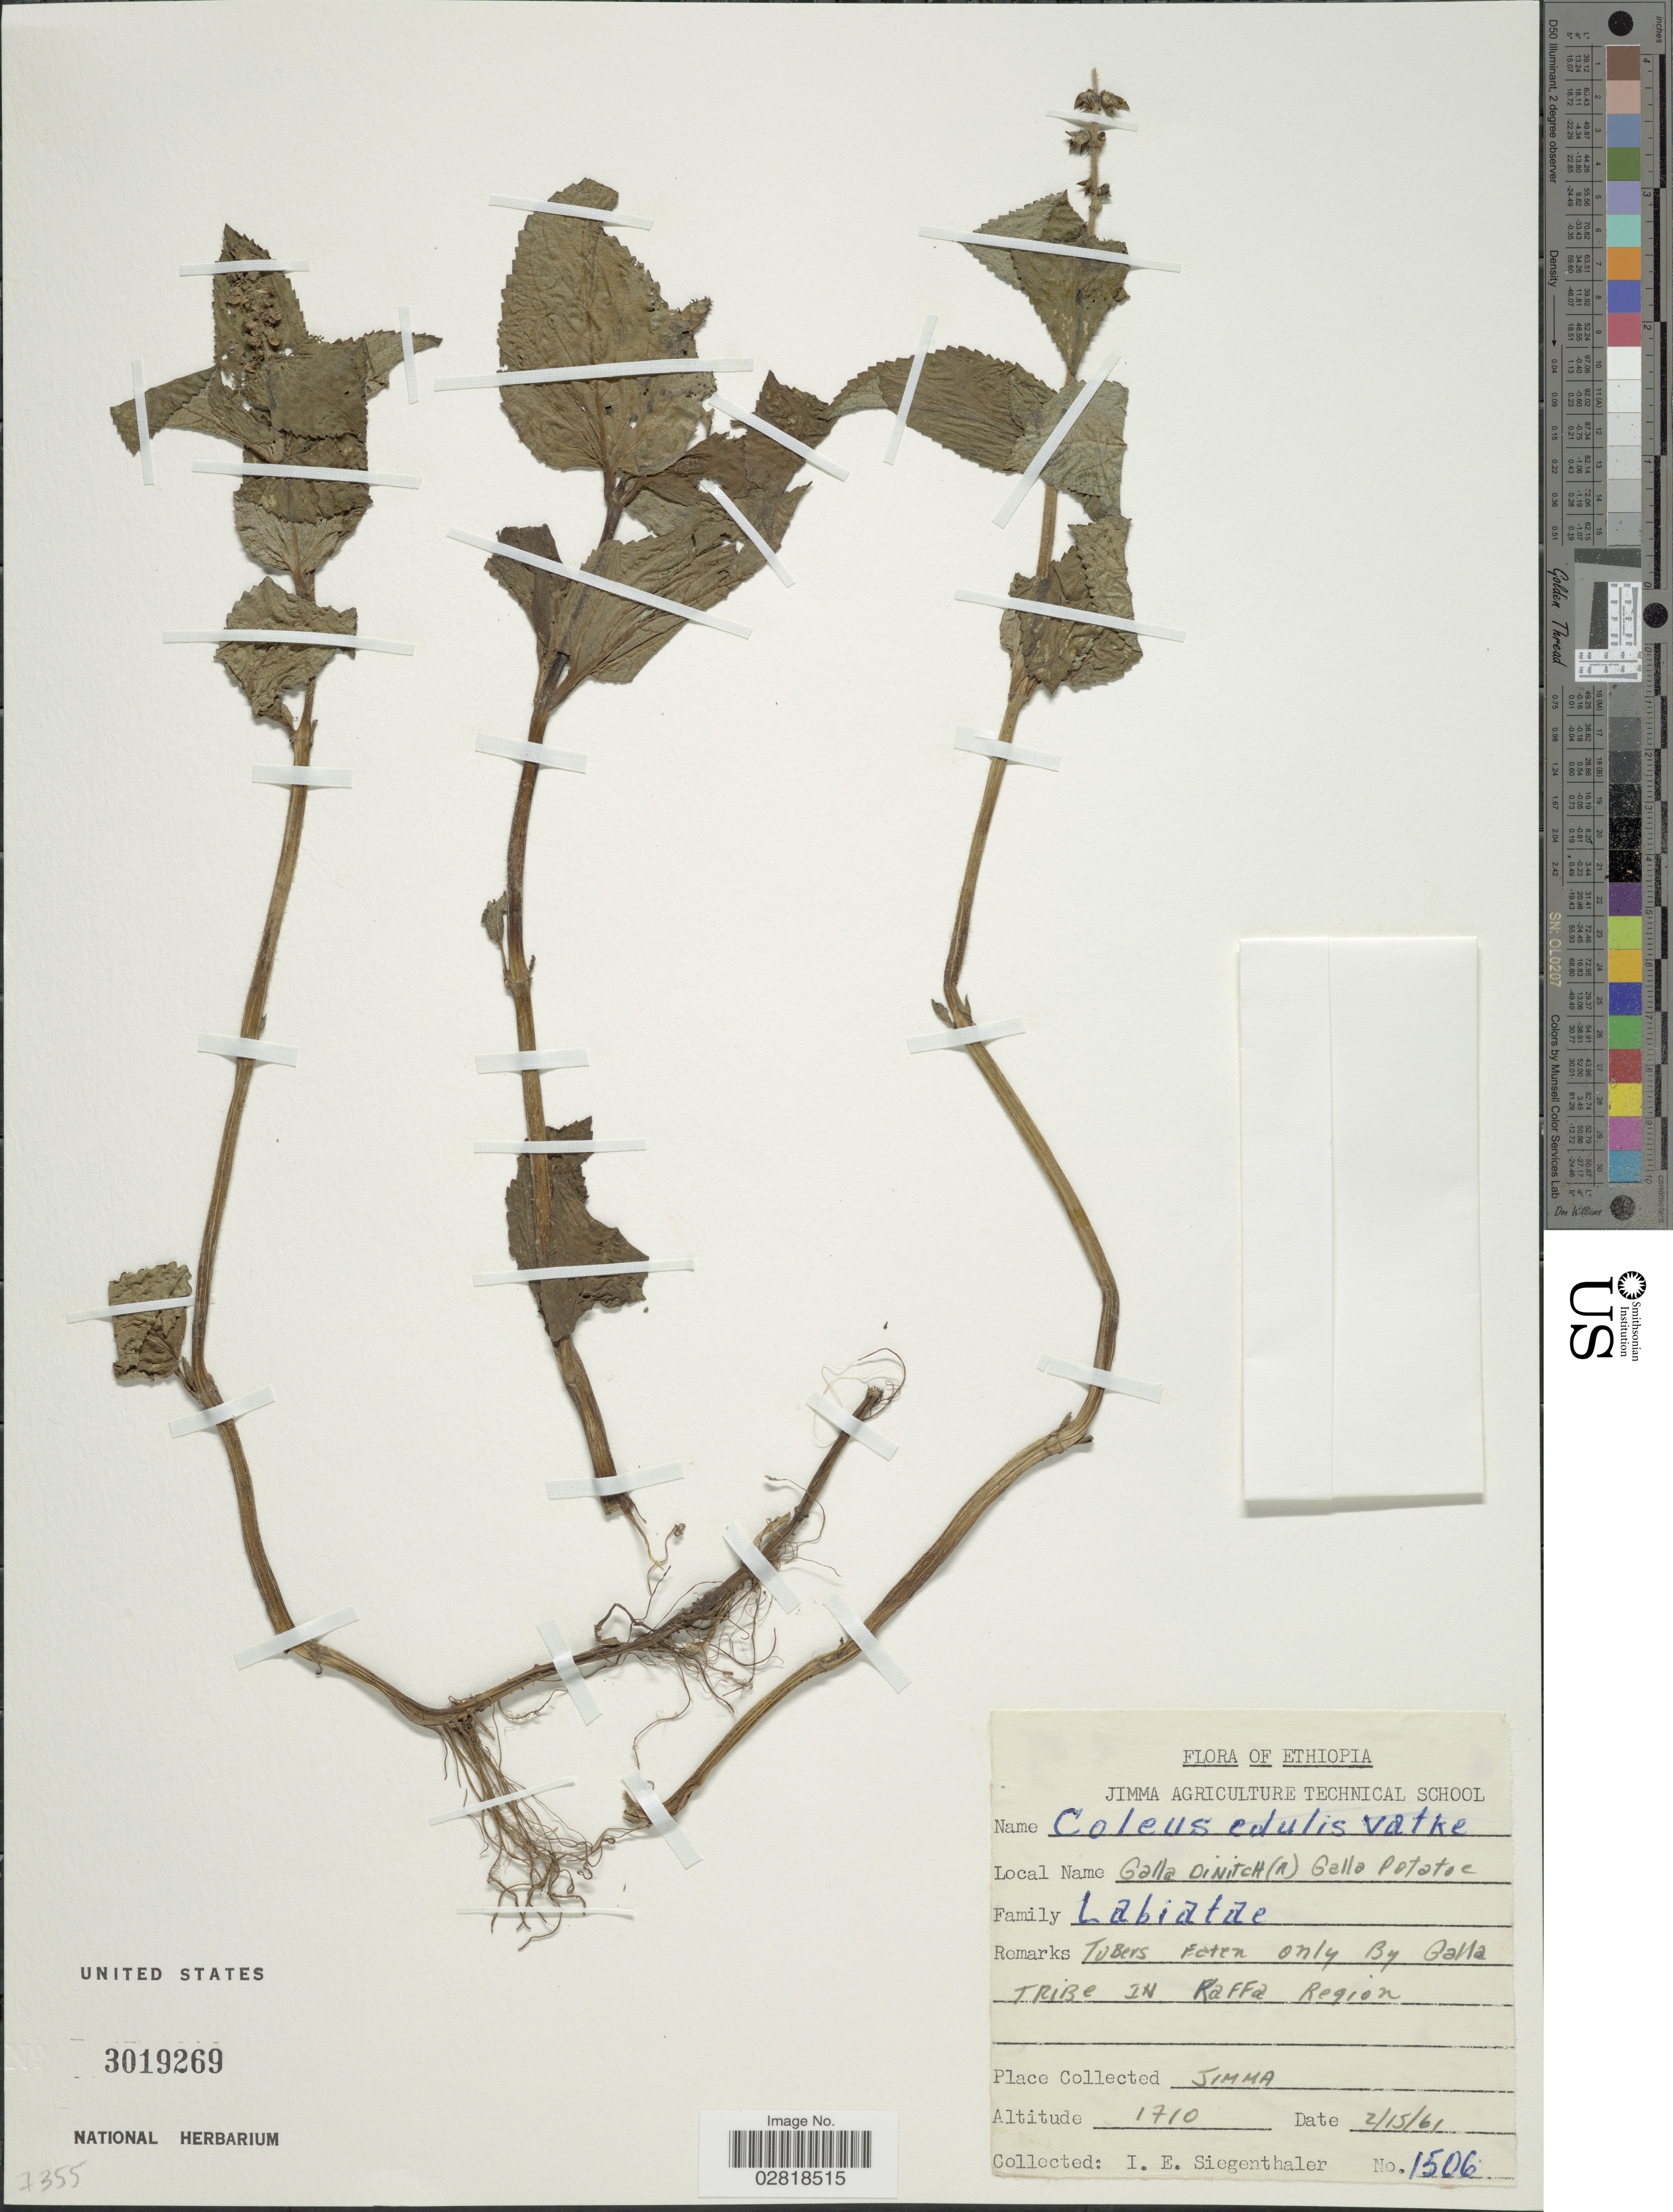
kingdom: Plantae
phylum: Tracheophyta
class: Magnoliopsida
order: Lamiales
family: Lamiaceae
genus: Plectranthus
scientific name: Plectranthus edulis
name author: Agnew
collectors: I. Siegenthaler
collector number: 1506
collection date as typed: Transcribed d/m/y: 15/2/61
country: Ethiopia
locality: Tubers eaten only By Galla Tribe in Raffa Region. [unsure placement] Jimma.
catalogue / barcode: US 3019269